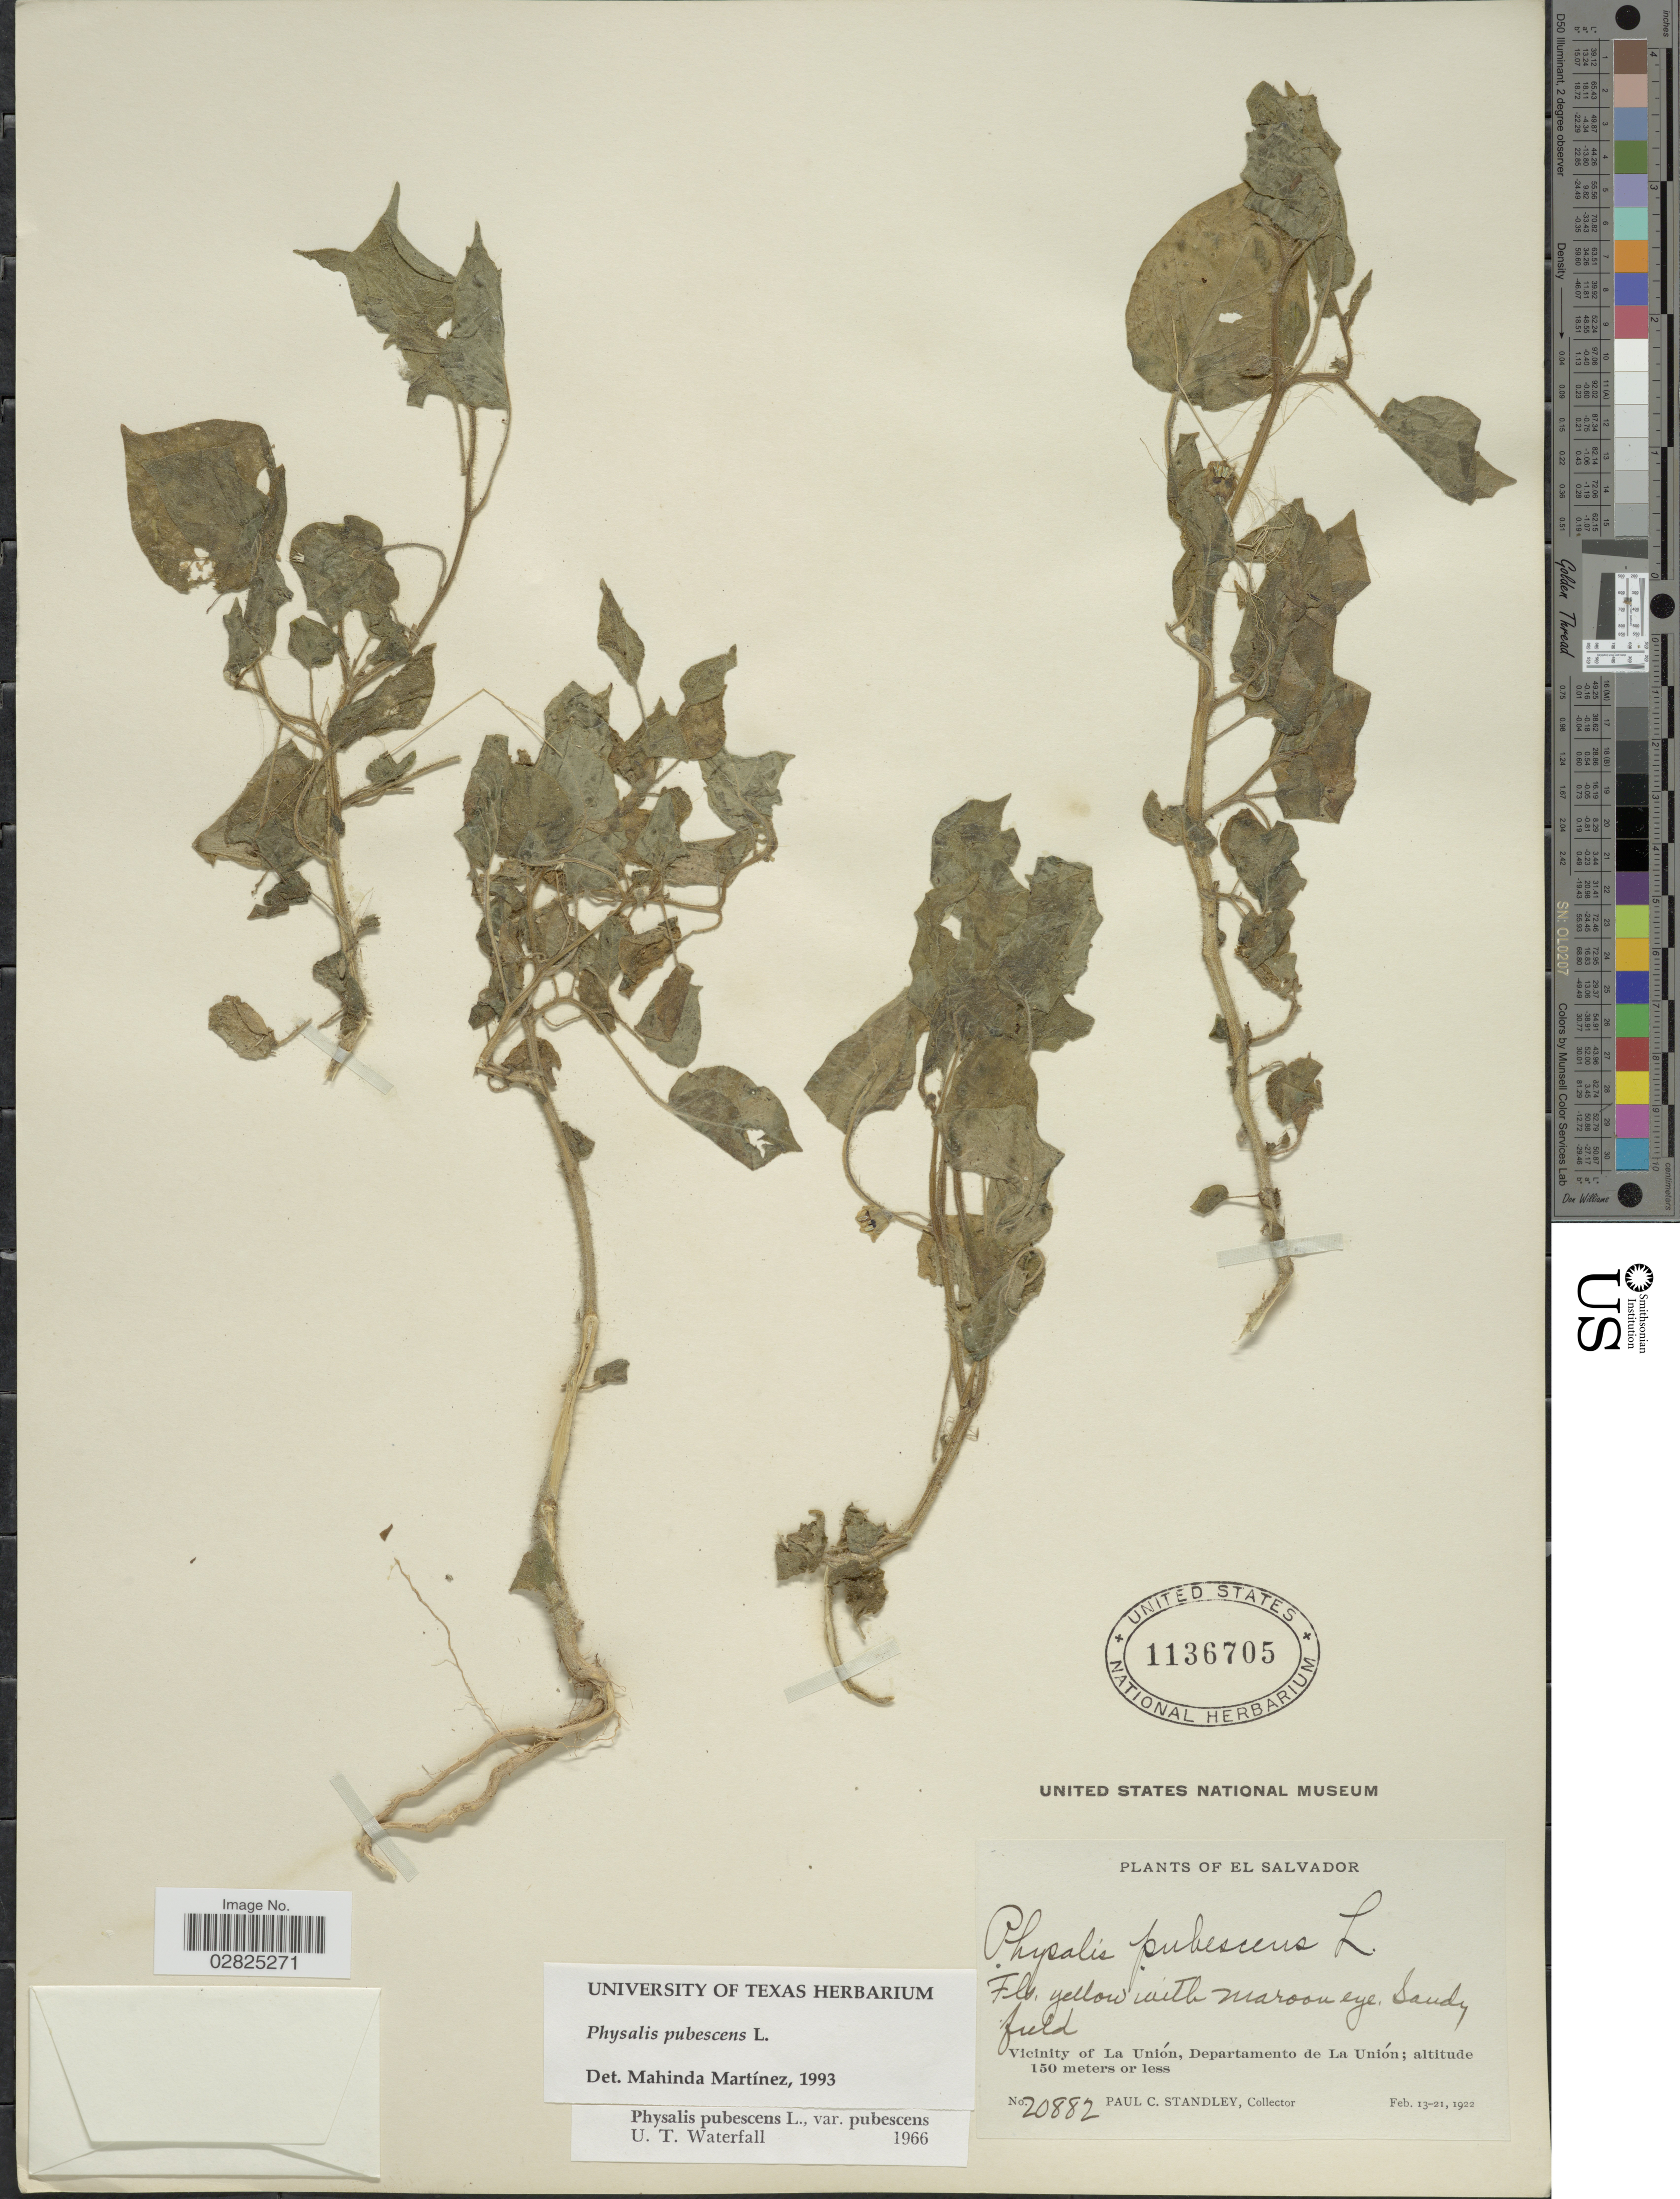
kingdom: Plantae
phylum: Tracheophyta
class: Magnoliopsida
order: Solanales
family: Solanaceae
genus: Physalis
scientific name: Physalis pubescens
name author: L.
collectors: P. C. Standley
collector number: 20882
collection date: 1922-02-13/1922-02-21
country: El Salvador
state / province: La Union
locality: Vicinity of La Unión, Departamento de La Unión.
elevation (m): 150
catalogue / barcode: US 1136705